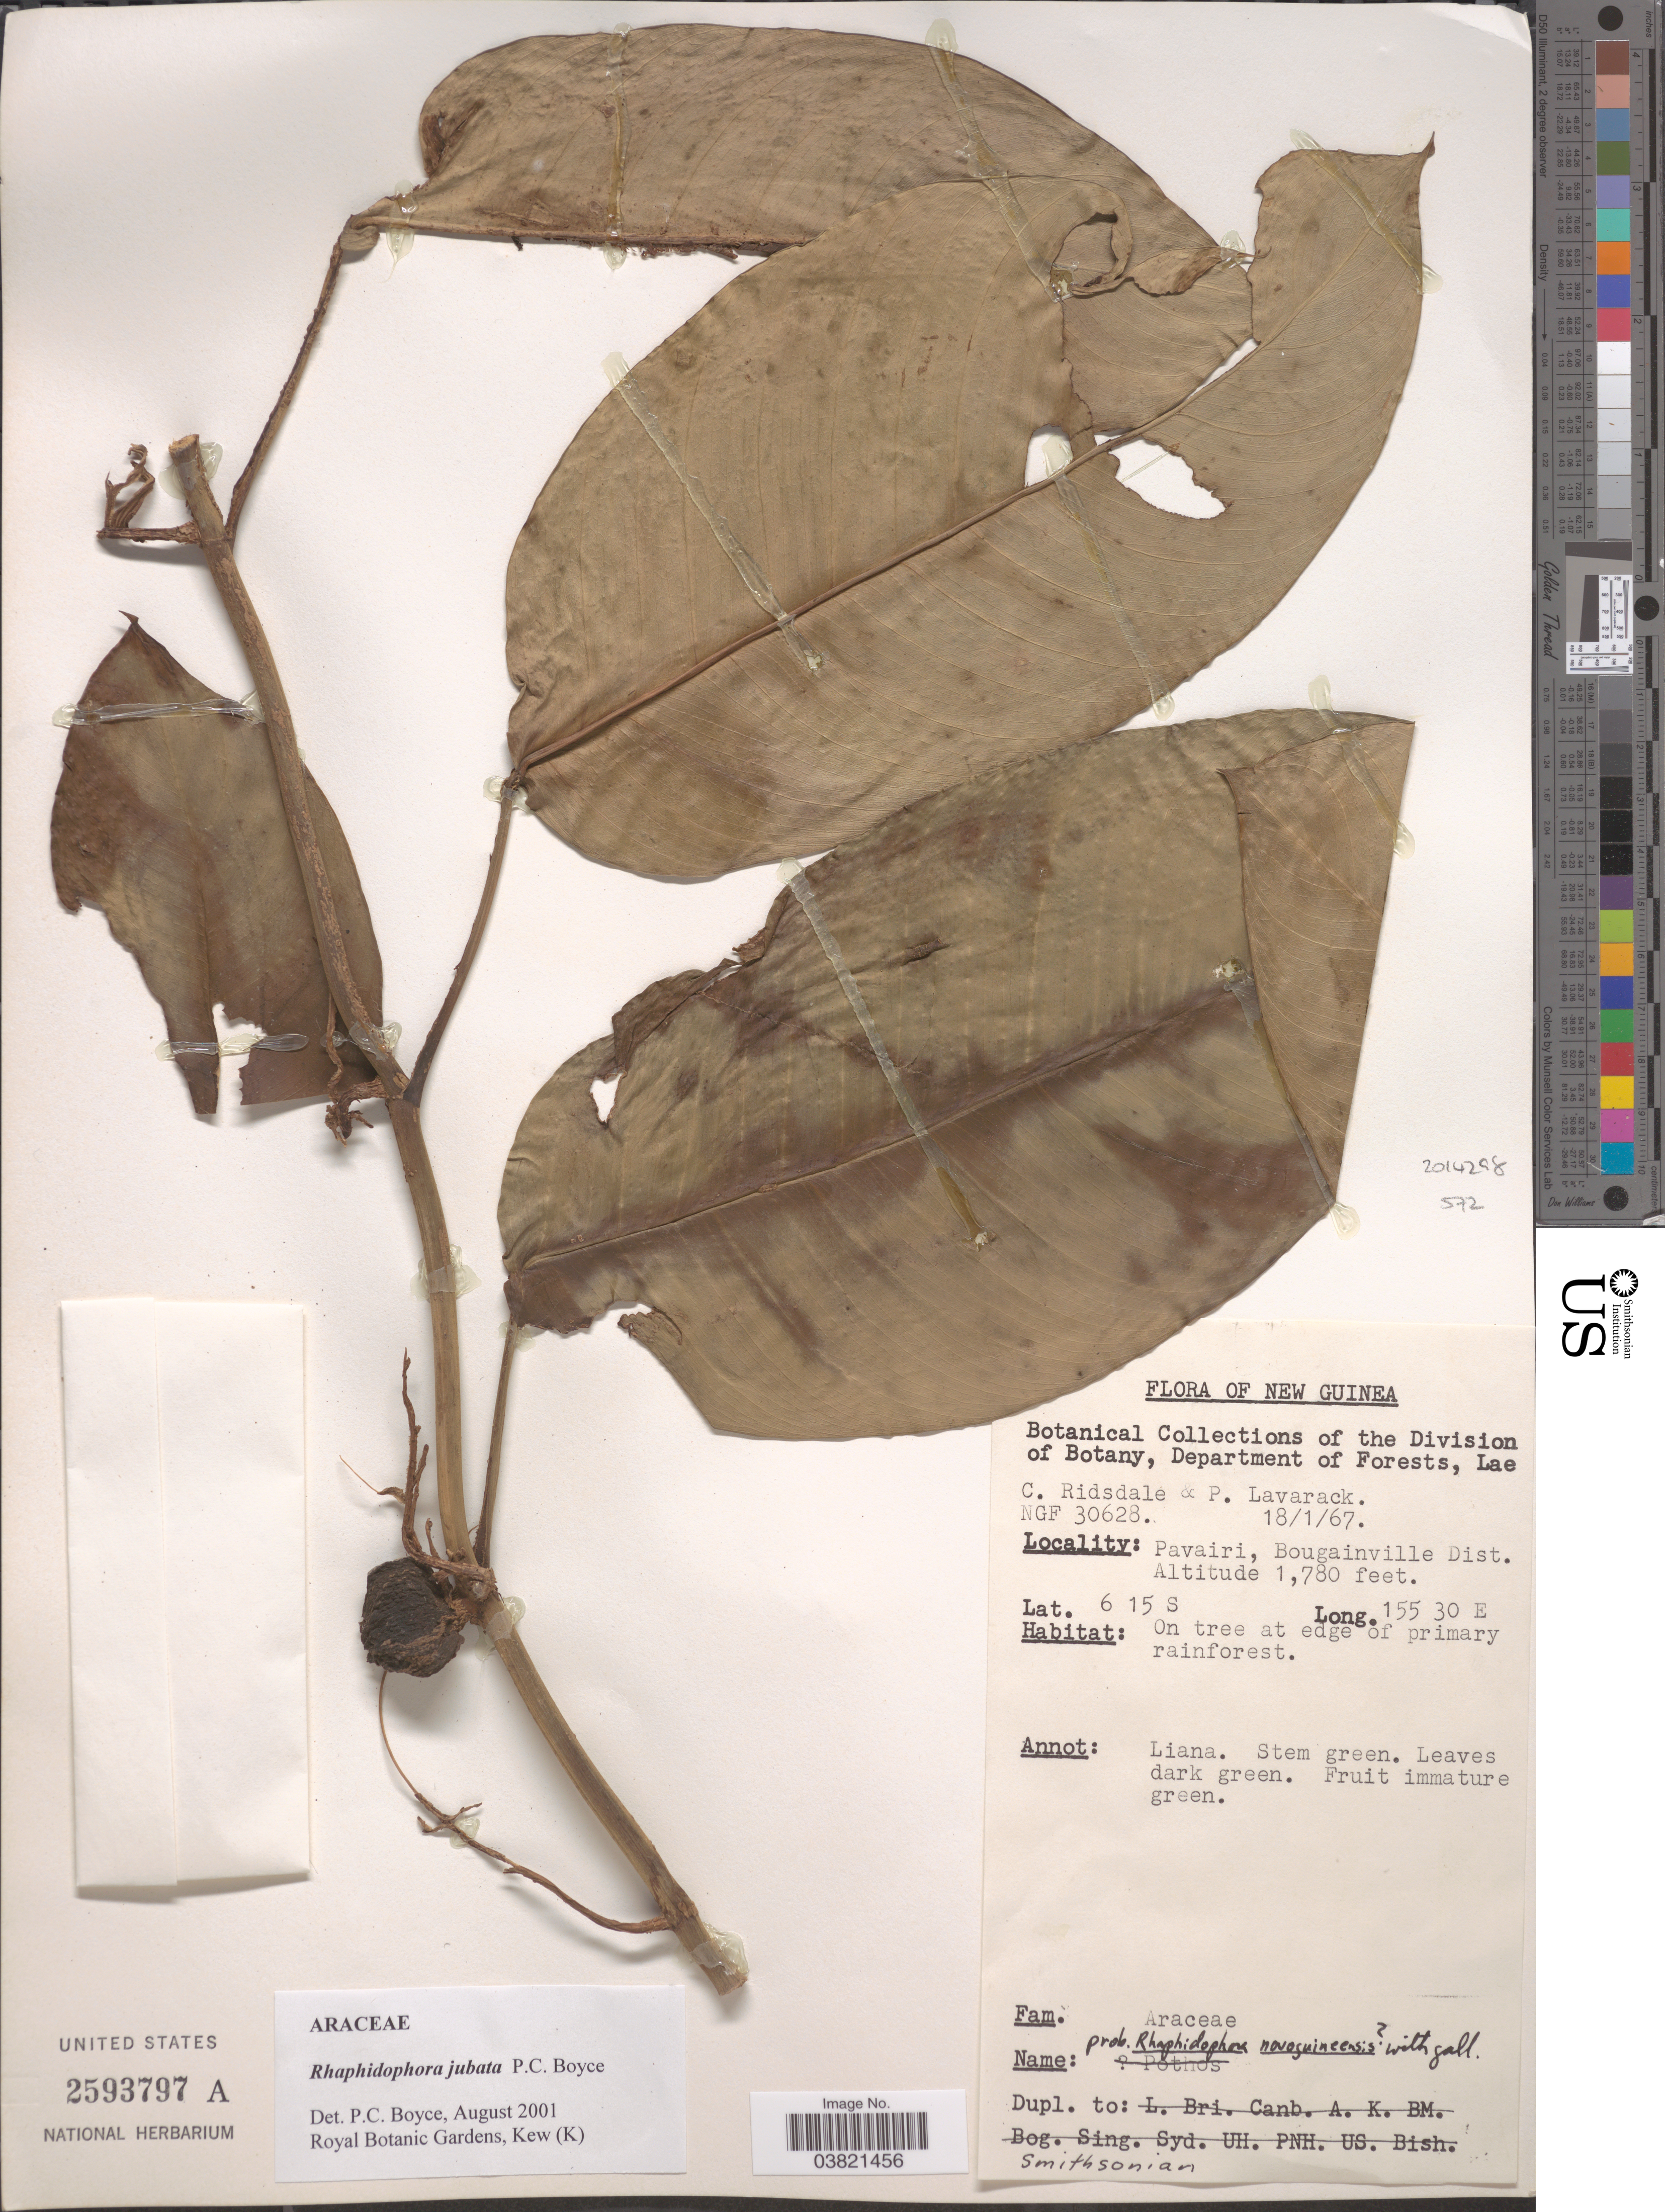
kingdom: Plantae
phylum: Tracheophyta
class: Liliopsida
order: Alismatales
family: Araceae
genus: Rhaphidophora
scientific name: Rhaphidophora jubata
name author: P.C. Boyce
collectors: C. E. Ridsdale & P. Lavarack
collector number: NGF 30628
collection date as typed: Transcribed d/m/y: 18/1/67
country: Papua New Guinea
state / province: Bougainville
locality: New Guinea. Pavairi, Bougainville Dist.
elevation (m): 543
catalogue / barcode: US 2593797A